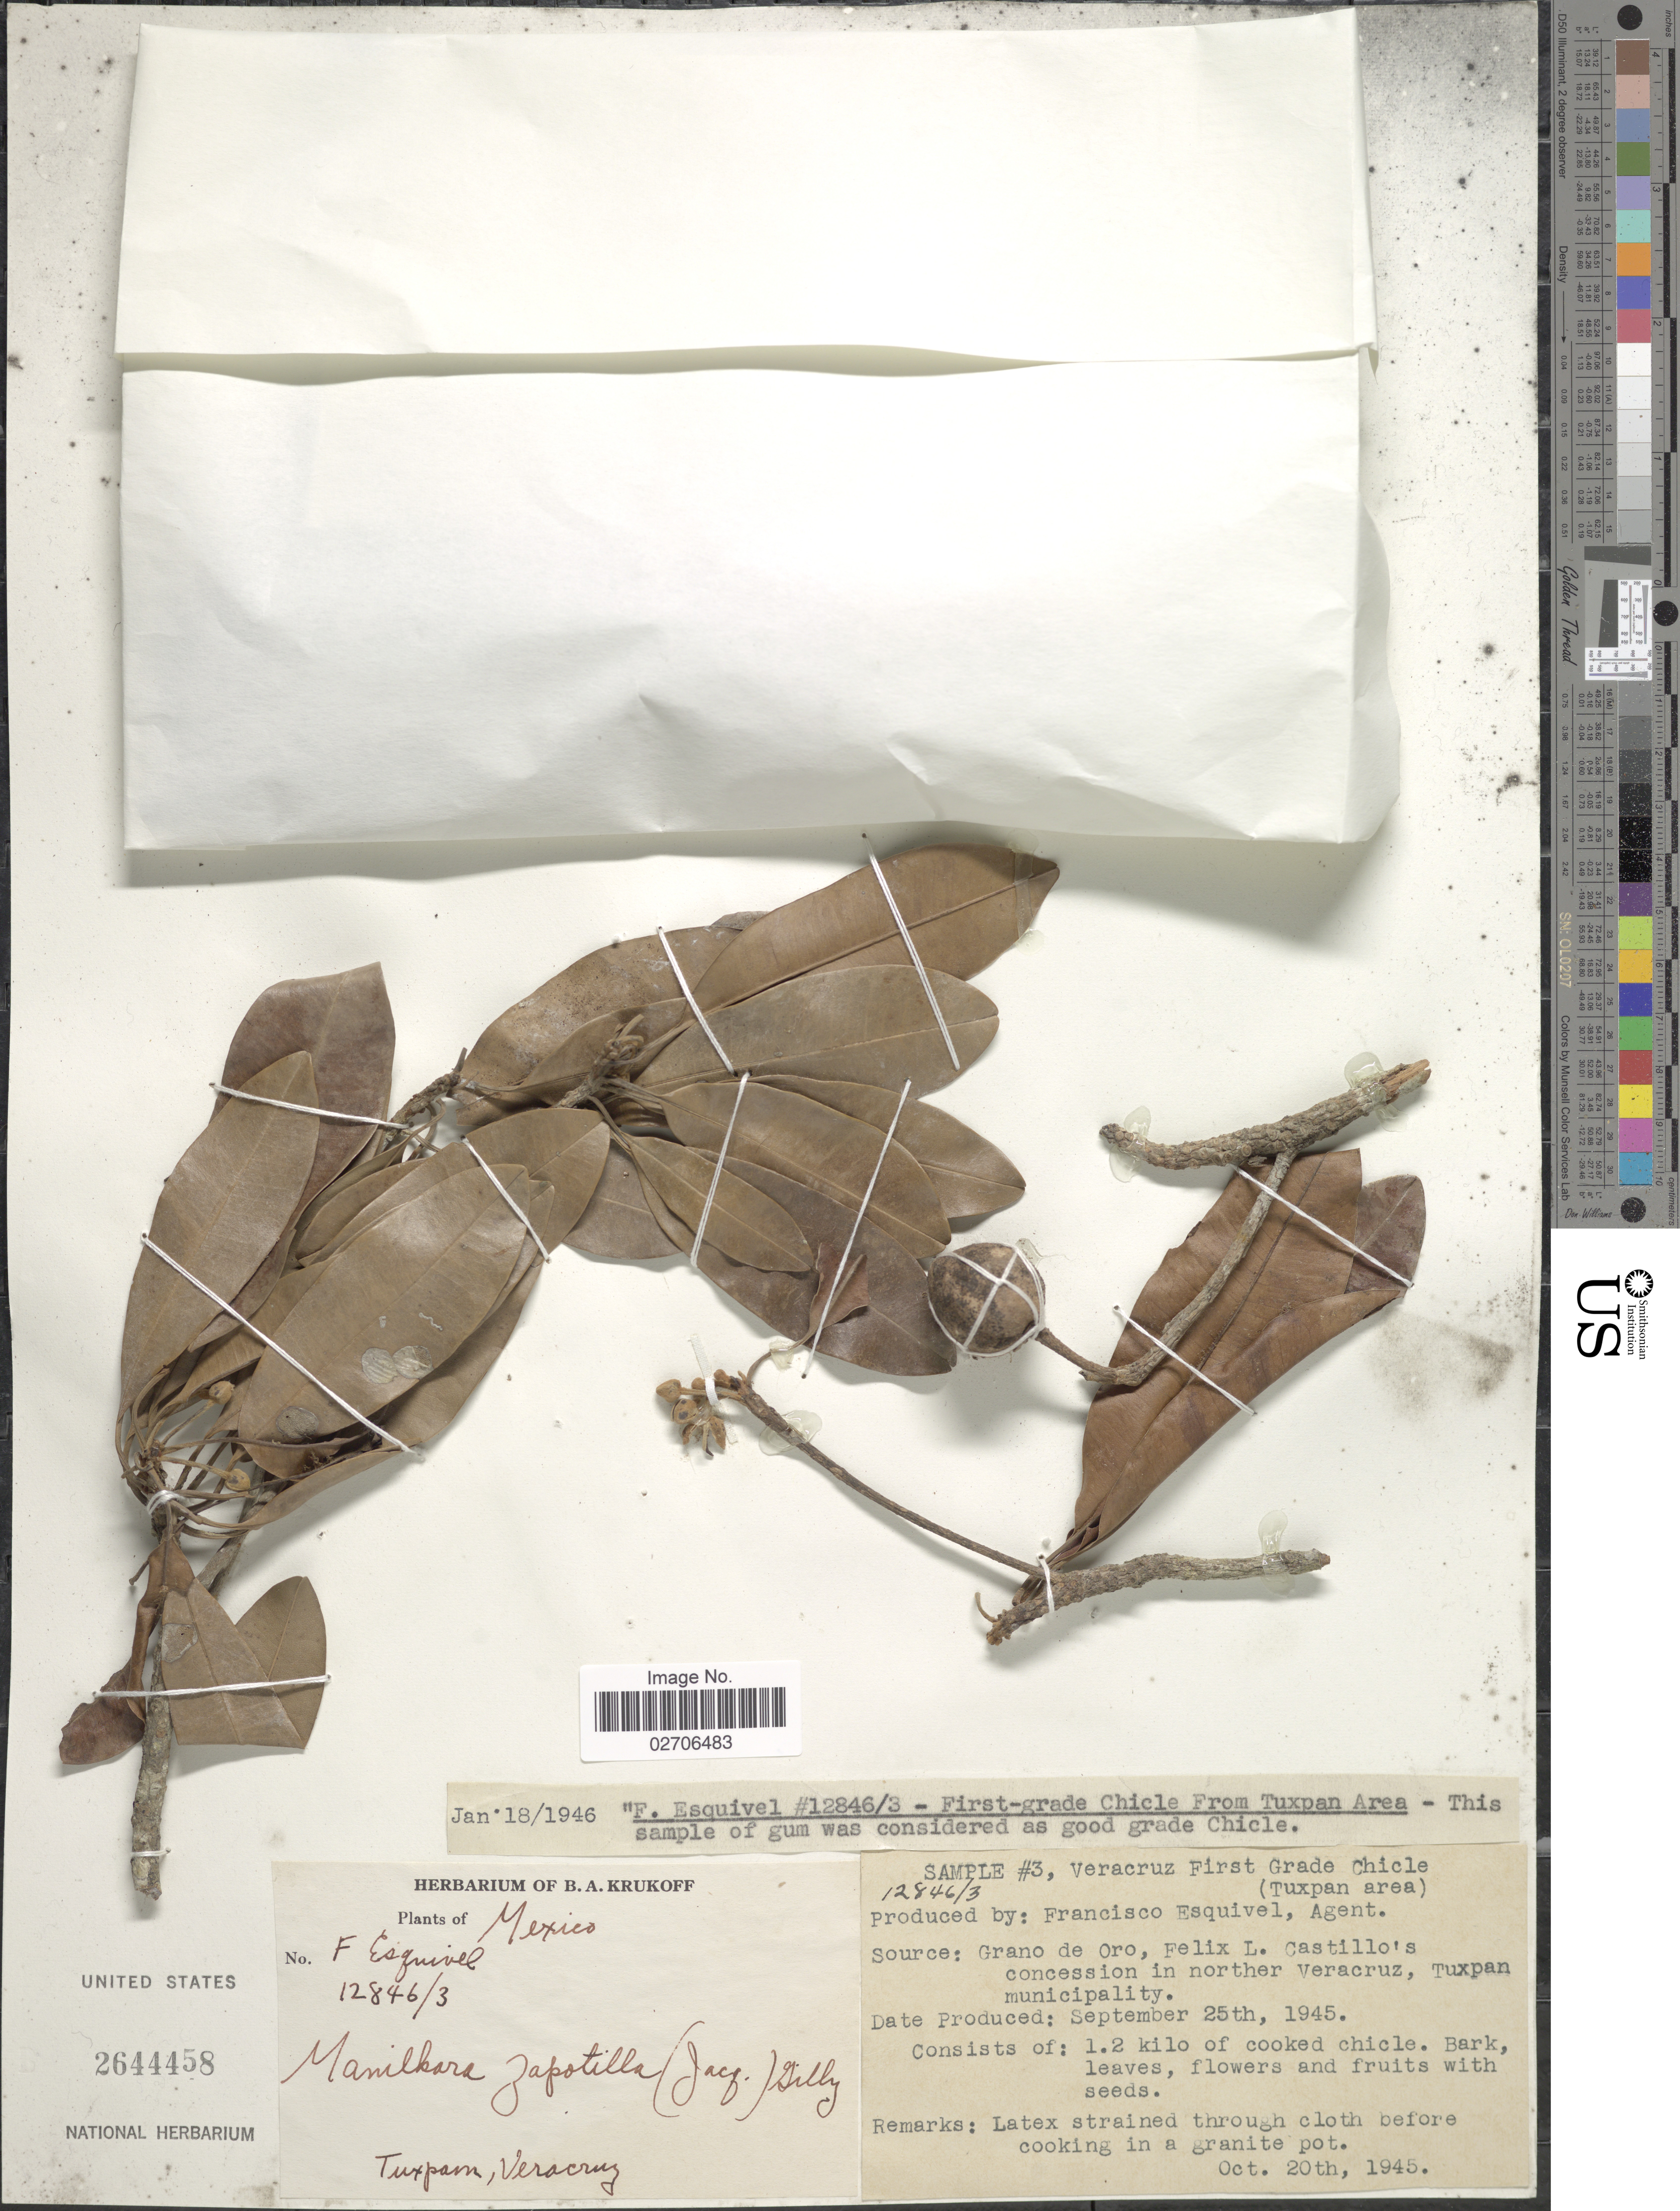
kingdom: Plantae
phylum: Tracheophyta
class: Magnoliopsida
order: Ericales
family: Sapotaceae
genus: Manilkara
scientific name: Manilkara zapota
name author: (L.) P. Royen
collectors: F. Esquivel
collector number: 12846/3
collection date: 1945-09-25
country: Mexico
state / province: Veracruz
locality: Vercruz First Grade Chicle (Tuxpan area) Grano de Oro, Felix L. Castillo's concession in norther Veracruz, Tuxpan municipality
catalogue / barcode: US 2644458